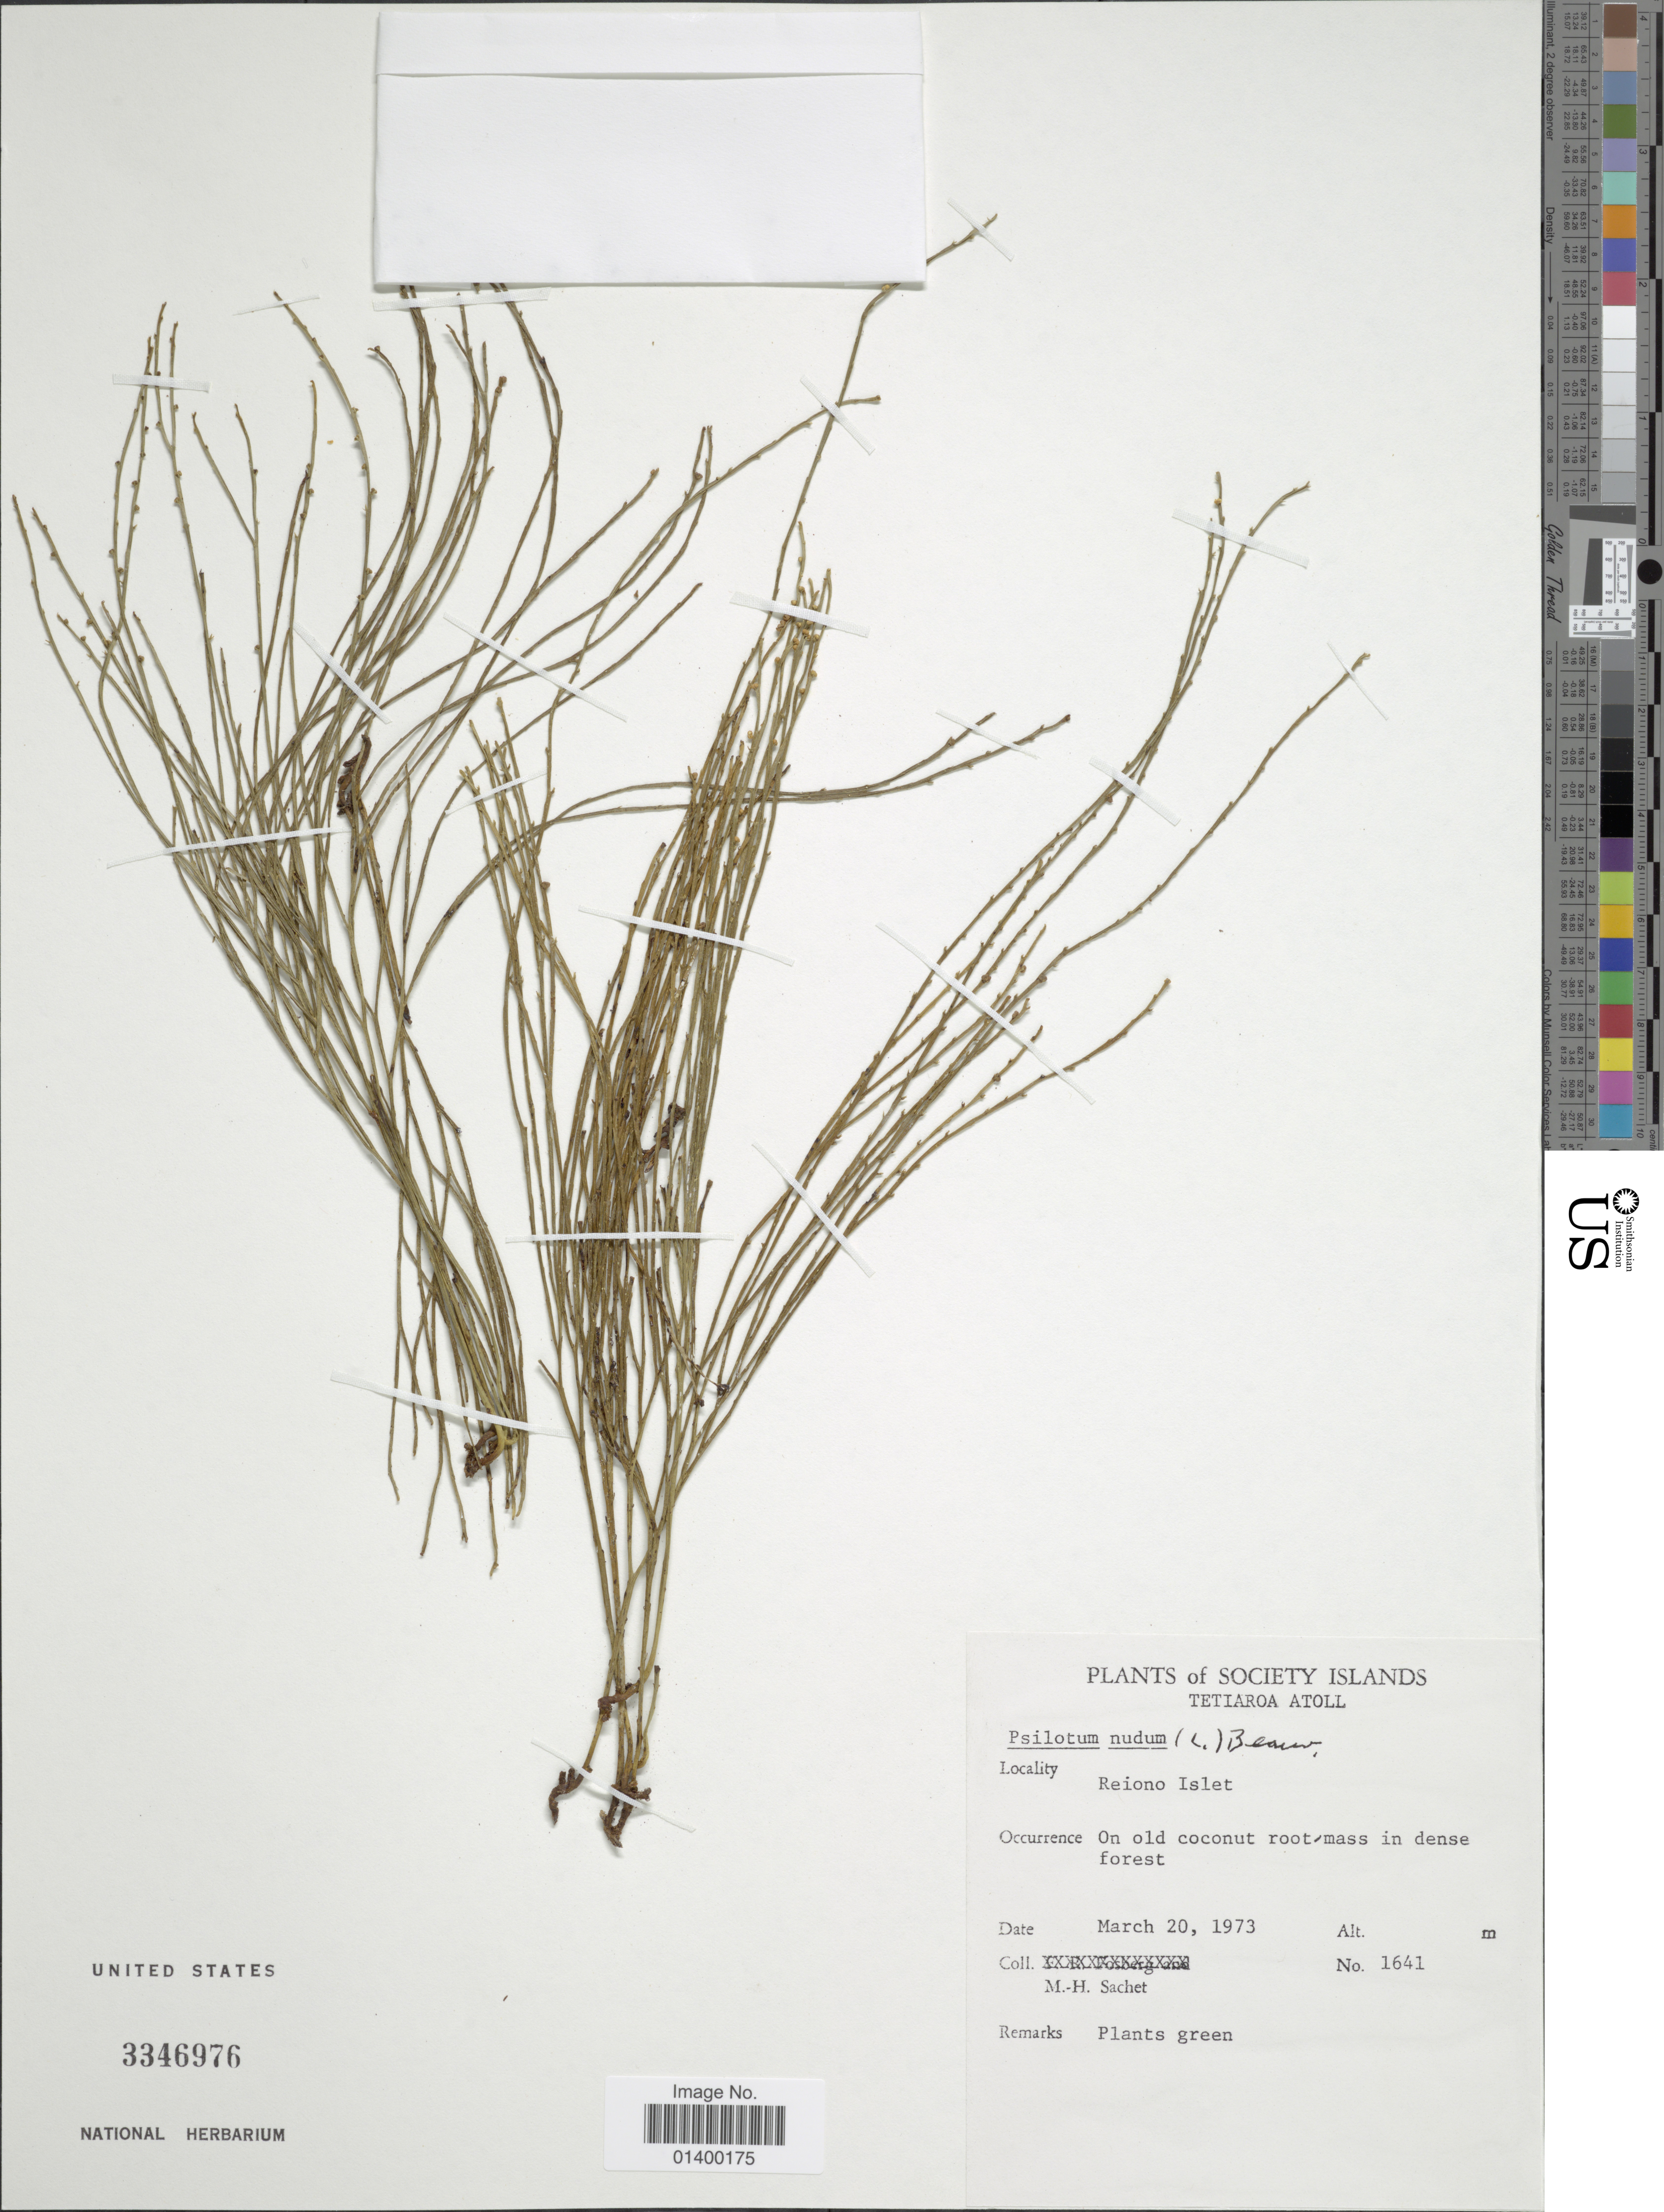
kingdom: Plantae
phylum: Tracheophyta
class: Polypodiopsida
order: Psilotales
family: Psilotaceae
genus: Psilotum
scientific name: Psilotum nudum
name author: (L.) P. Beauv.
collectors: M.-H. Sachet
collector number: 1641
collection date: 1973-03-20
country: French Polynesia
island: Tetiaroa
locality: Tetiaroa Atoll, Reiono Islet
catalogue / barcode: US 3346976